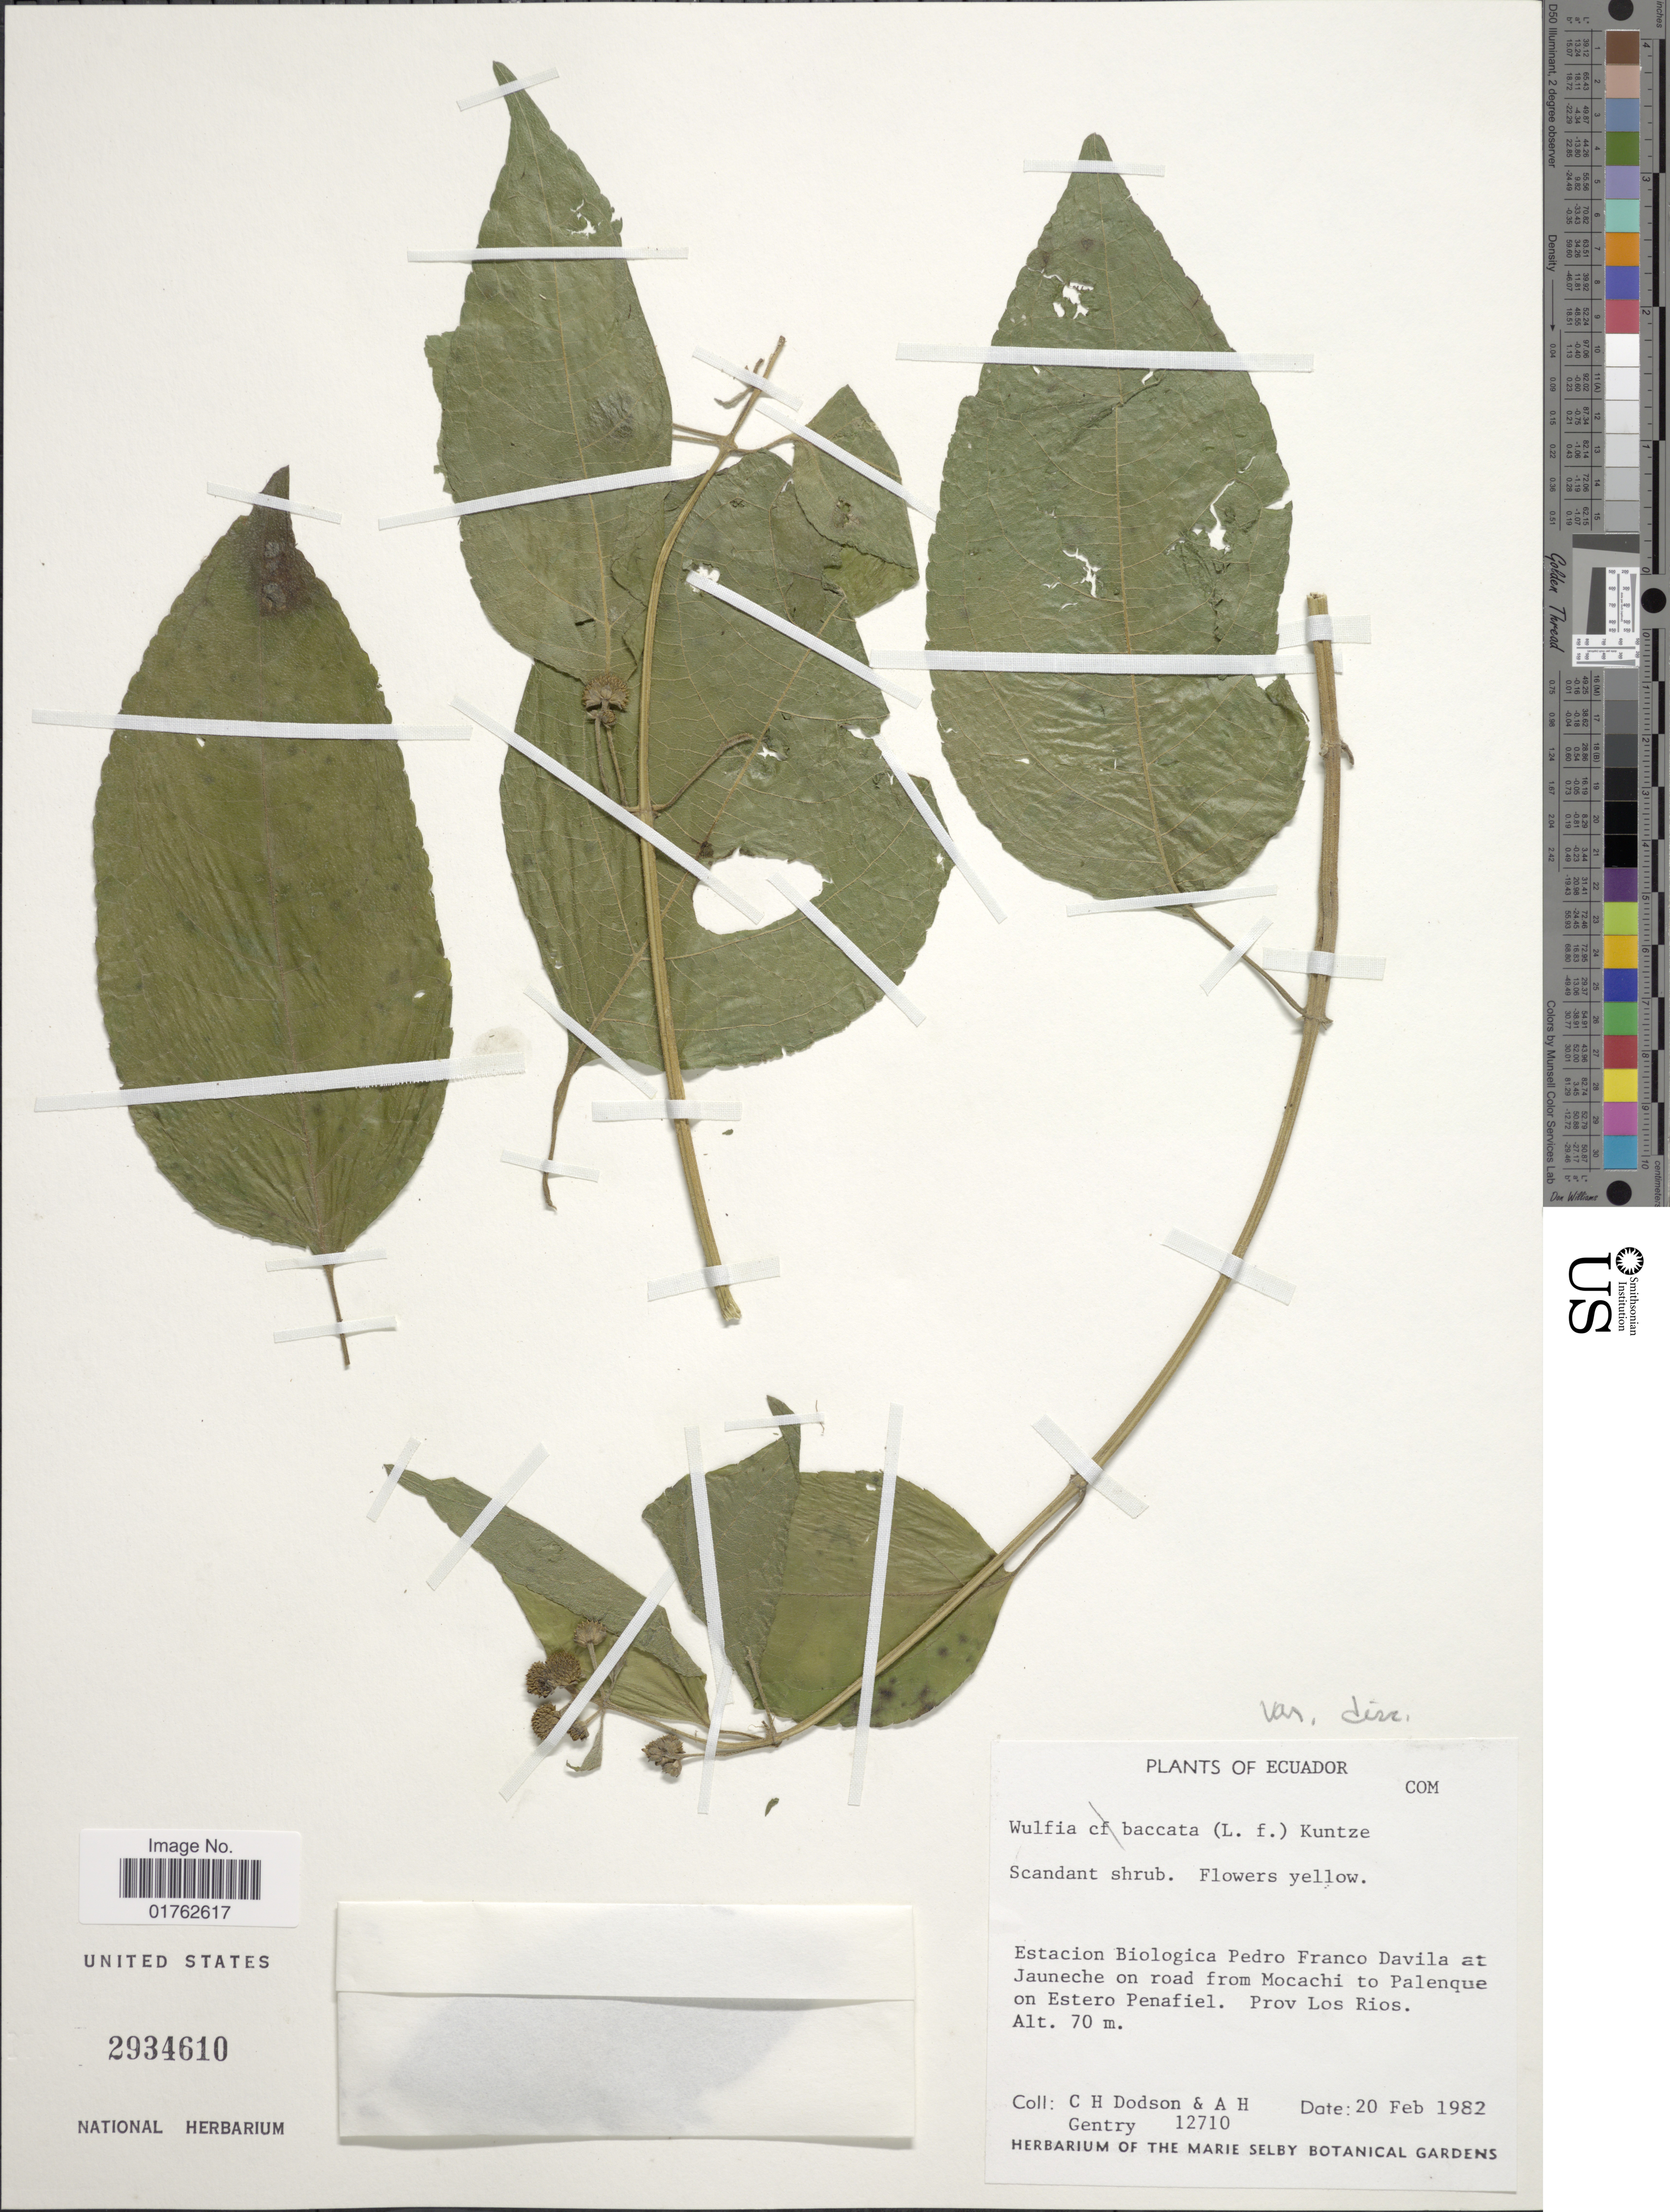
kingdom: Plantae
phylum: Tracheophyta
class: Magnoliopsida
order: Asterales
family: Asteraceae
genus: Wulffia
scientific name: Wulffia baccata var. discoidea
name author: S.F. Blake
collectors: C. H. Dodson & A. H. Gentry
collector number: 12710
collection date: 1982-02-20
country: Ecuador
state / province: Los Ríos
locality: Estacion Biologica Pedro Franco Davila at Jauneche on road from Mocachi to Palenque on Estero Penafiel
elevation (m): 70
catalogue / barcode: US 2934610